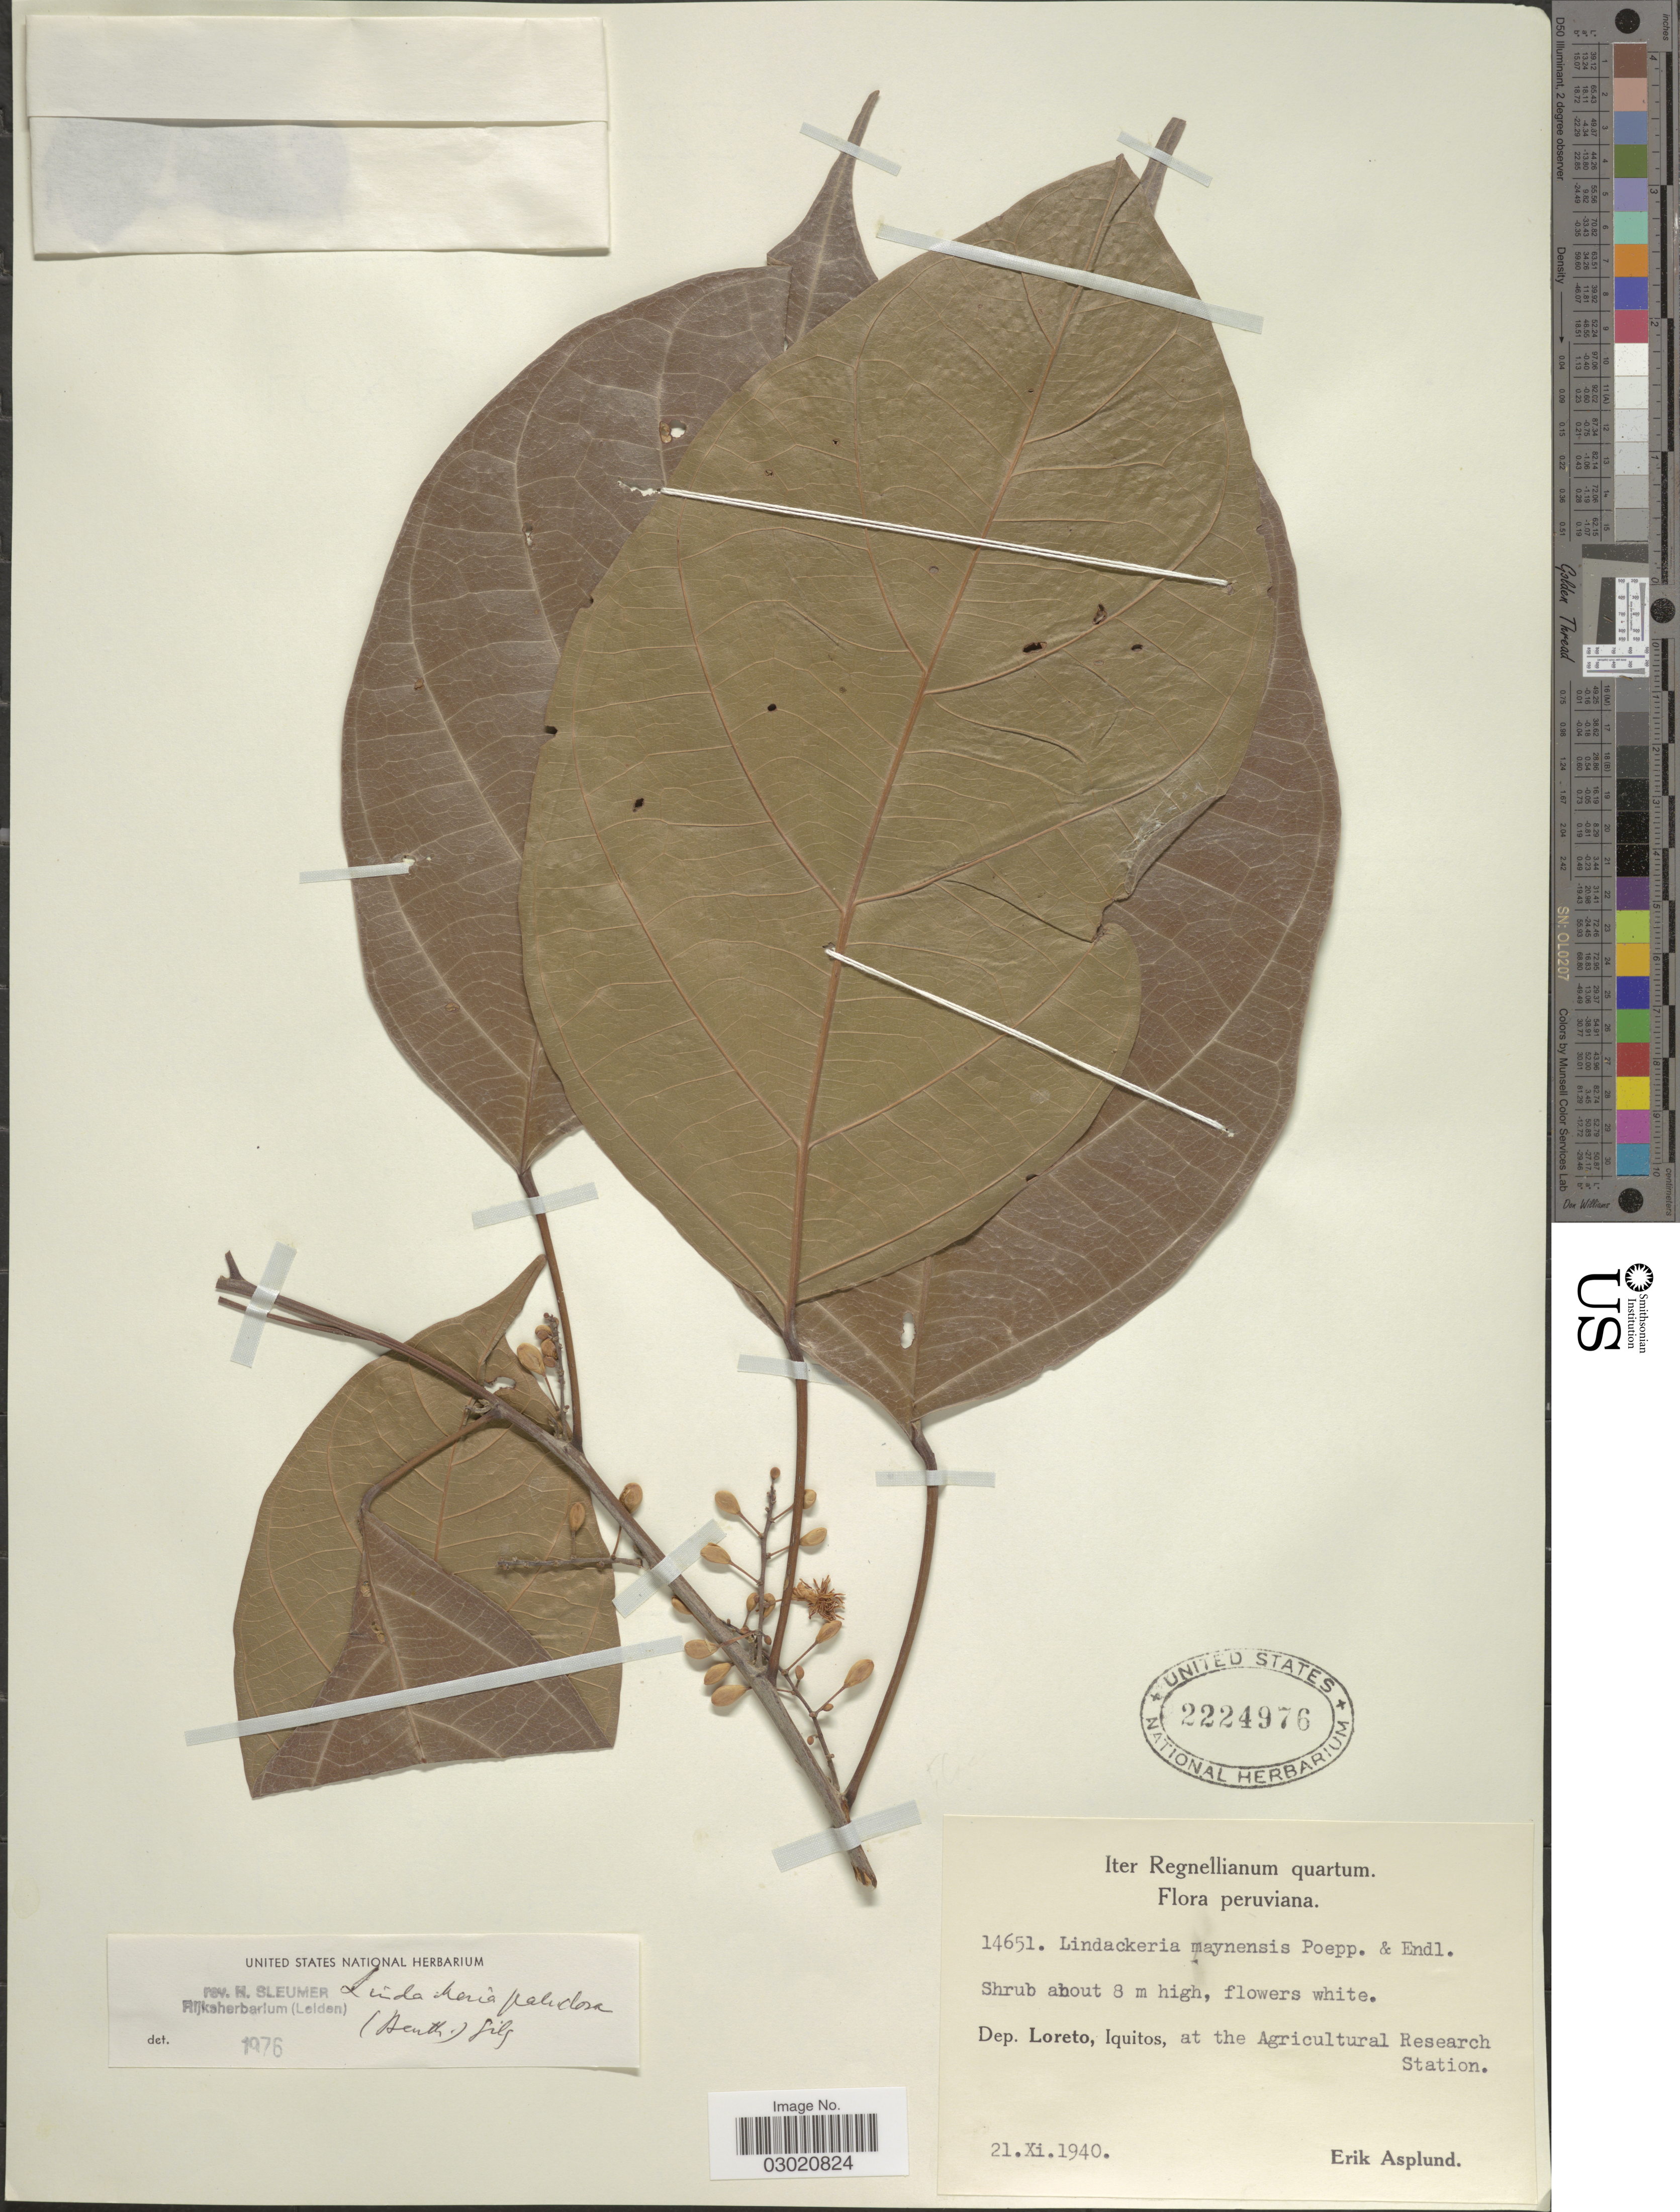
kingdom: Plantae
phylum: Tracheophyta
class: Magnoliopsida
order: Malpighiales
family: Achariaceae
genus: Lindackeria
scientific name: Lindackeria paludosa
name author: (Benth.) Gilg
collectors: E. Asplund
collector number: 14651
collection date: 1940-11-21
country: Peru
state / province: Loreto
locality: Dep. Loreto, Iquitos, at the Agricultural Research Station.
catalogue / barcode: US 2224976